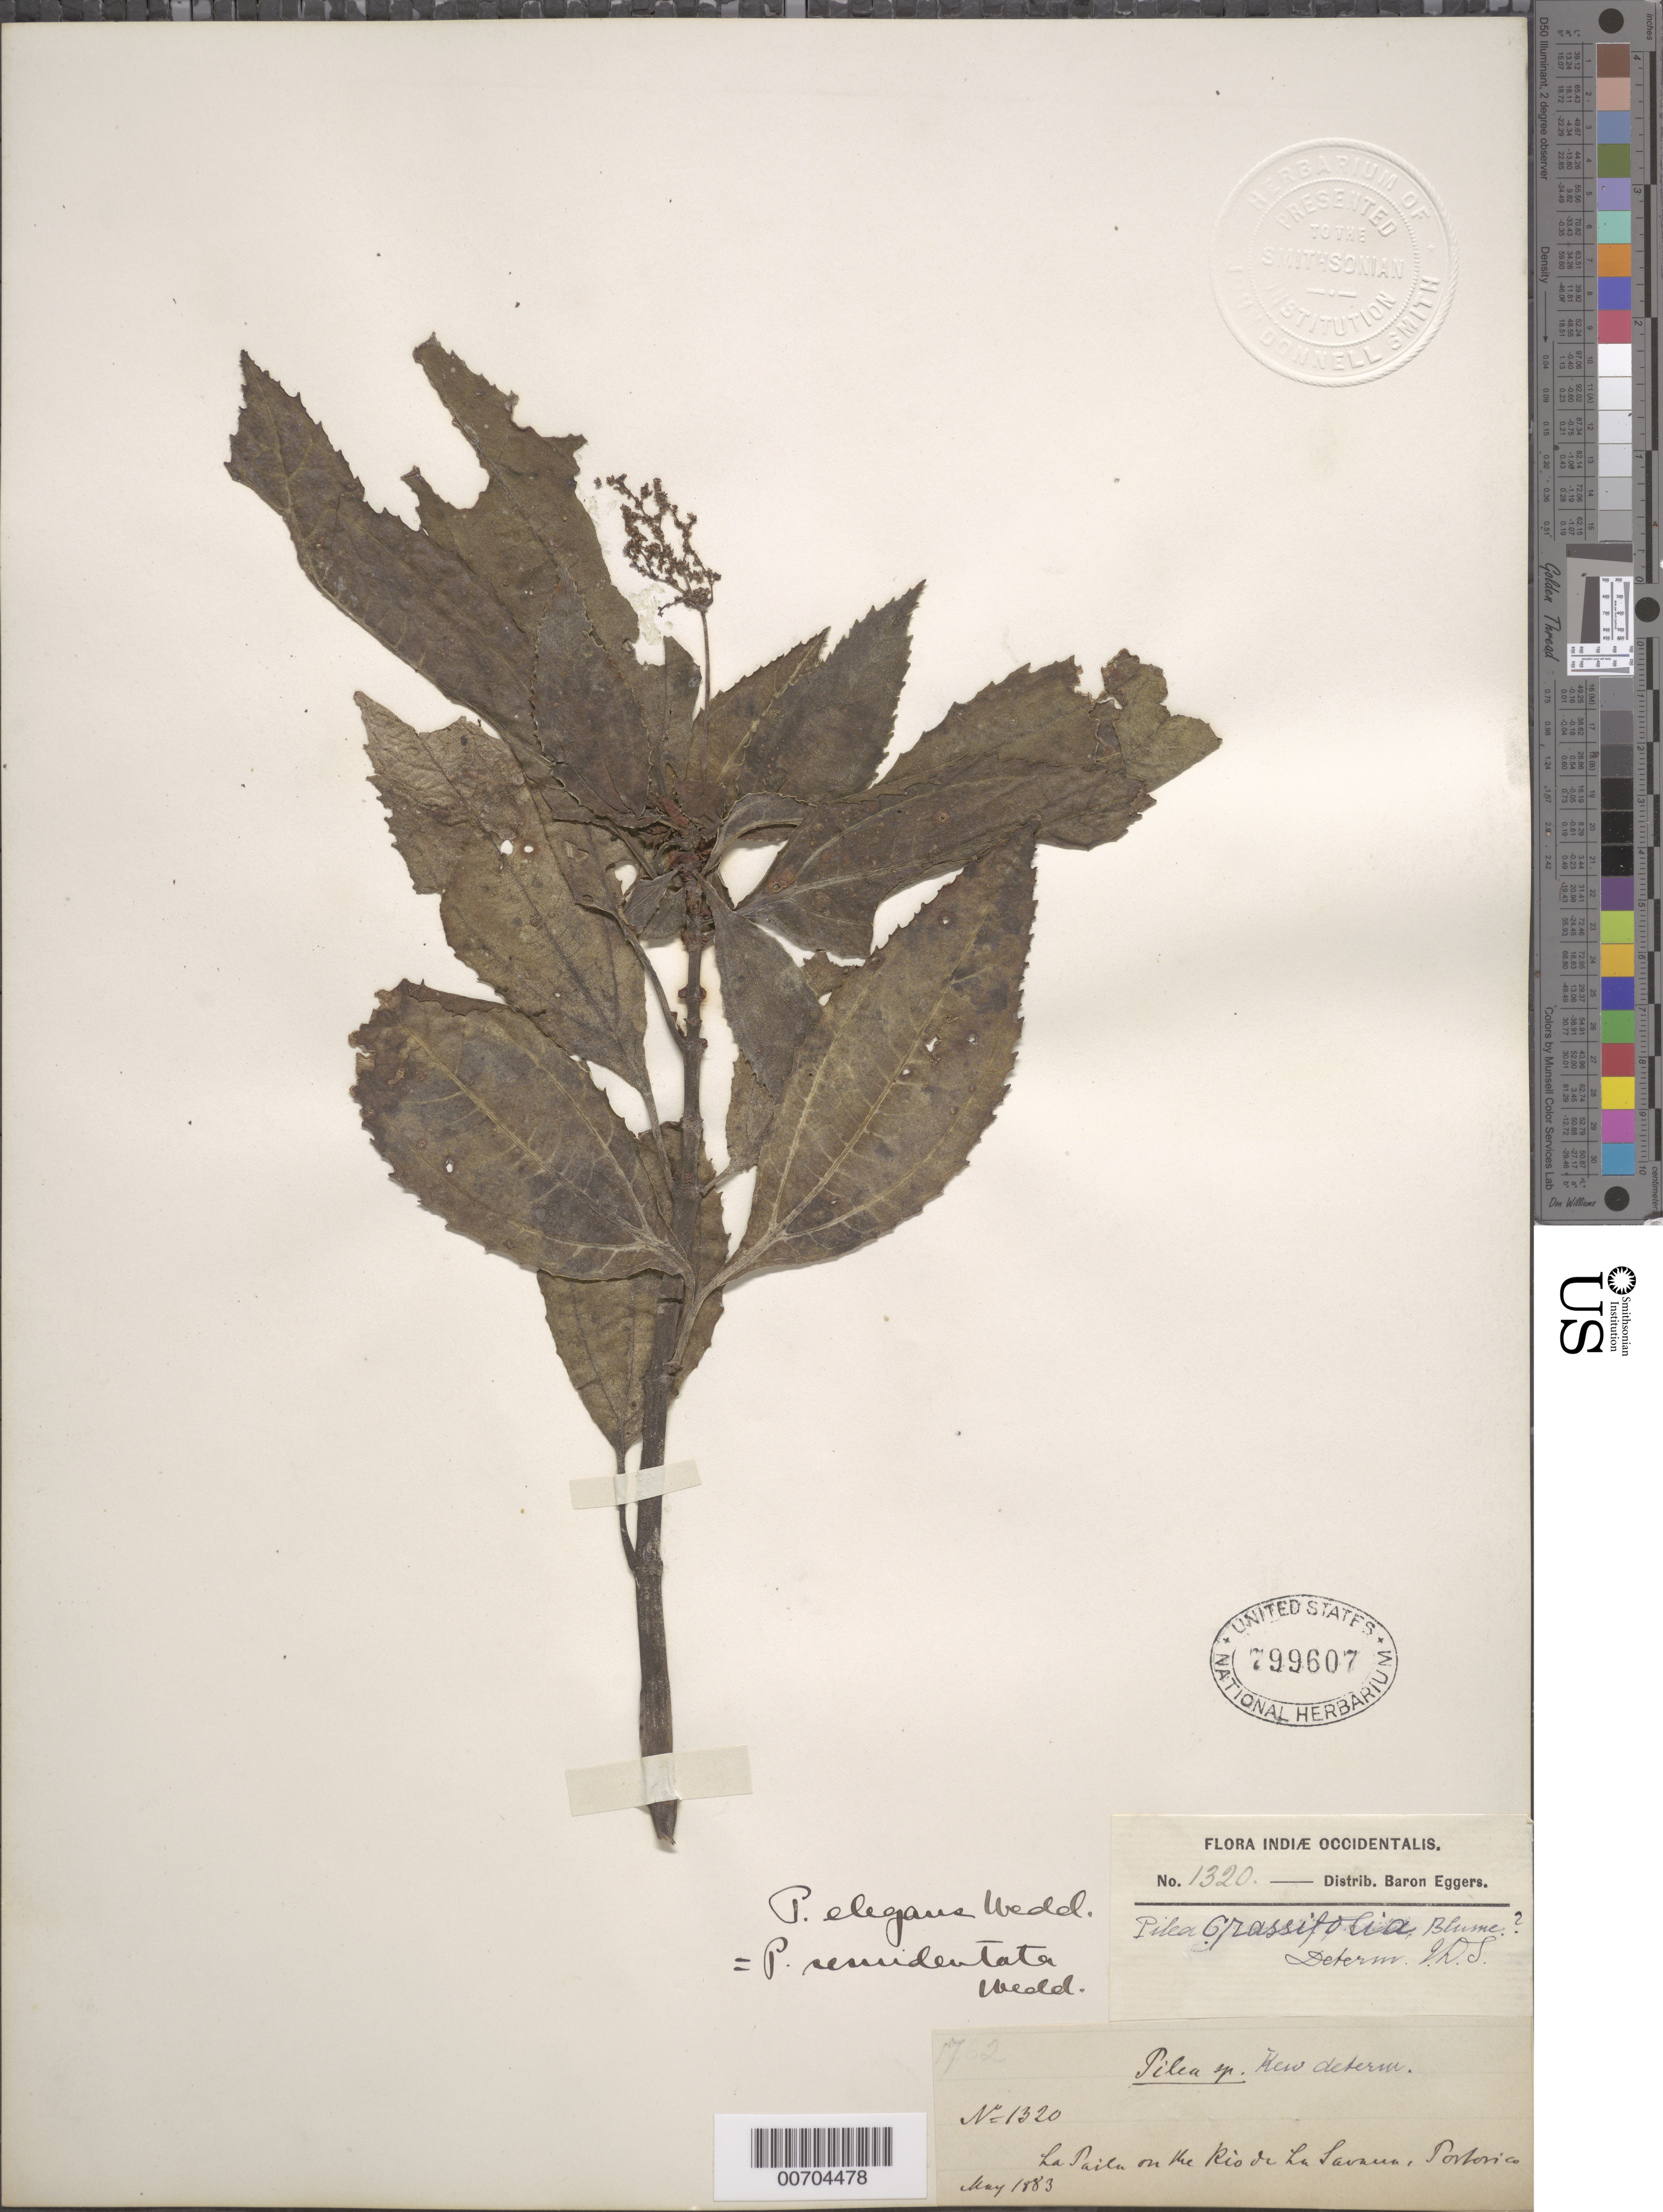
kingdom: Plantae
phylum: Tracheophyta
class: Magnoliopsida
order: Rosales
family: Urticaceae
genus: Pilea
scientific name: Pilea semidentata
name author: (Juss. ex Poir.) Wedd.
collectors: H. F. A. von Eggers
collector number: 1320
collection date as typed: May 1883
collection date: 1883-05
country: Puerto Rico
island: Greater Antilles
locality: La Paila on the Río de la Savana.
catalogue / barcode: US 799607